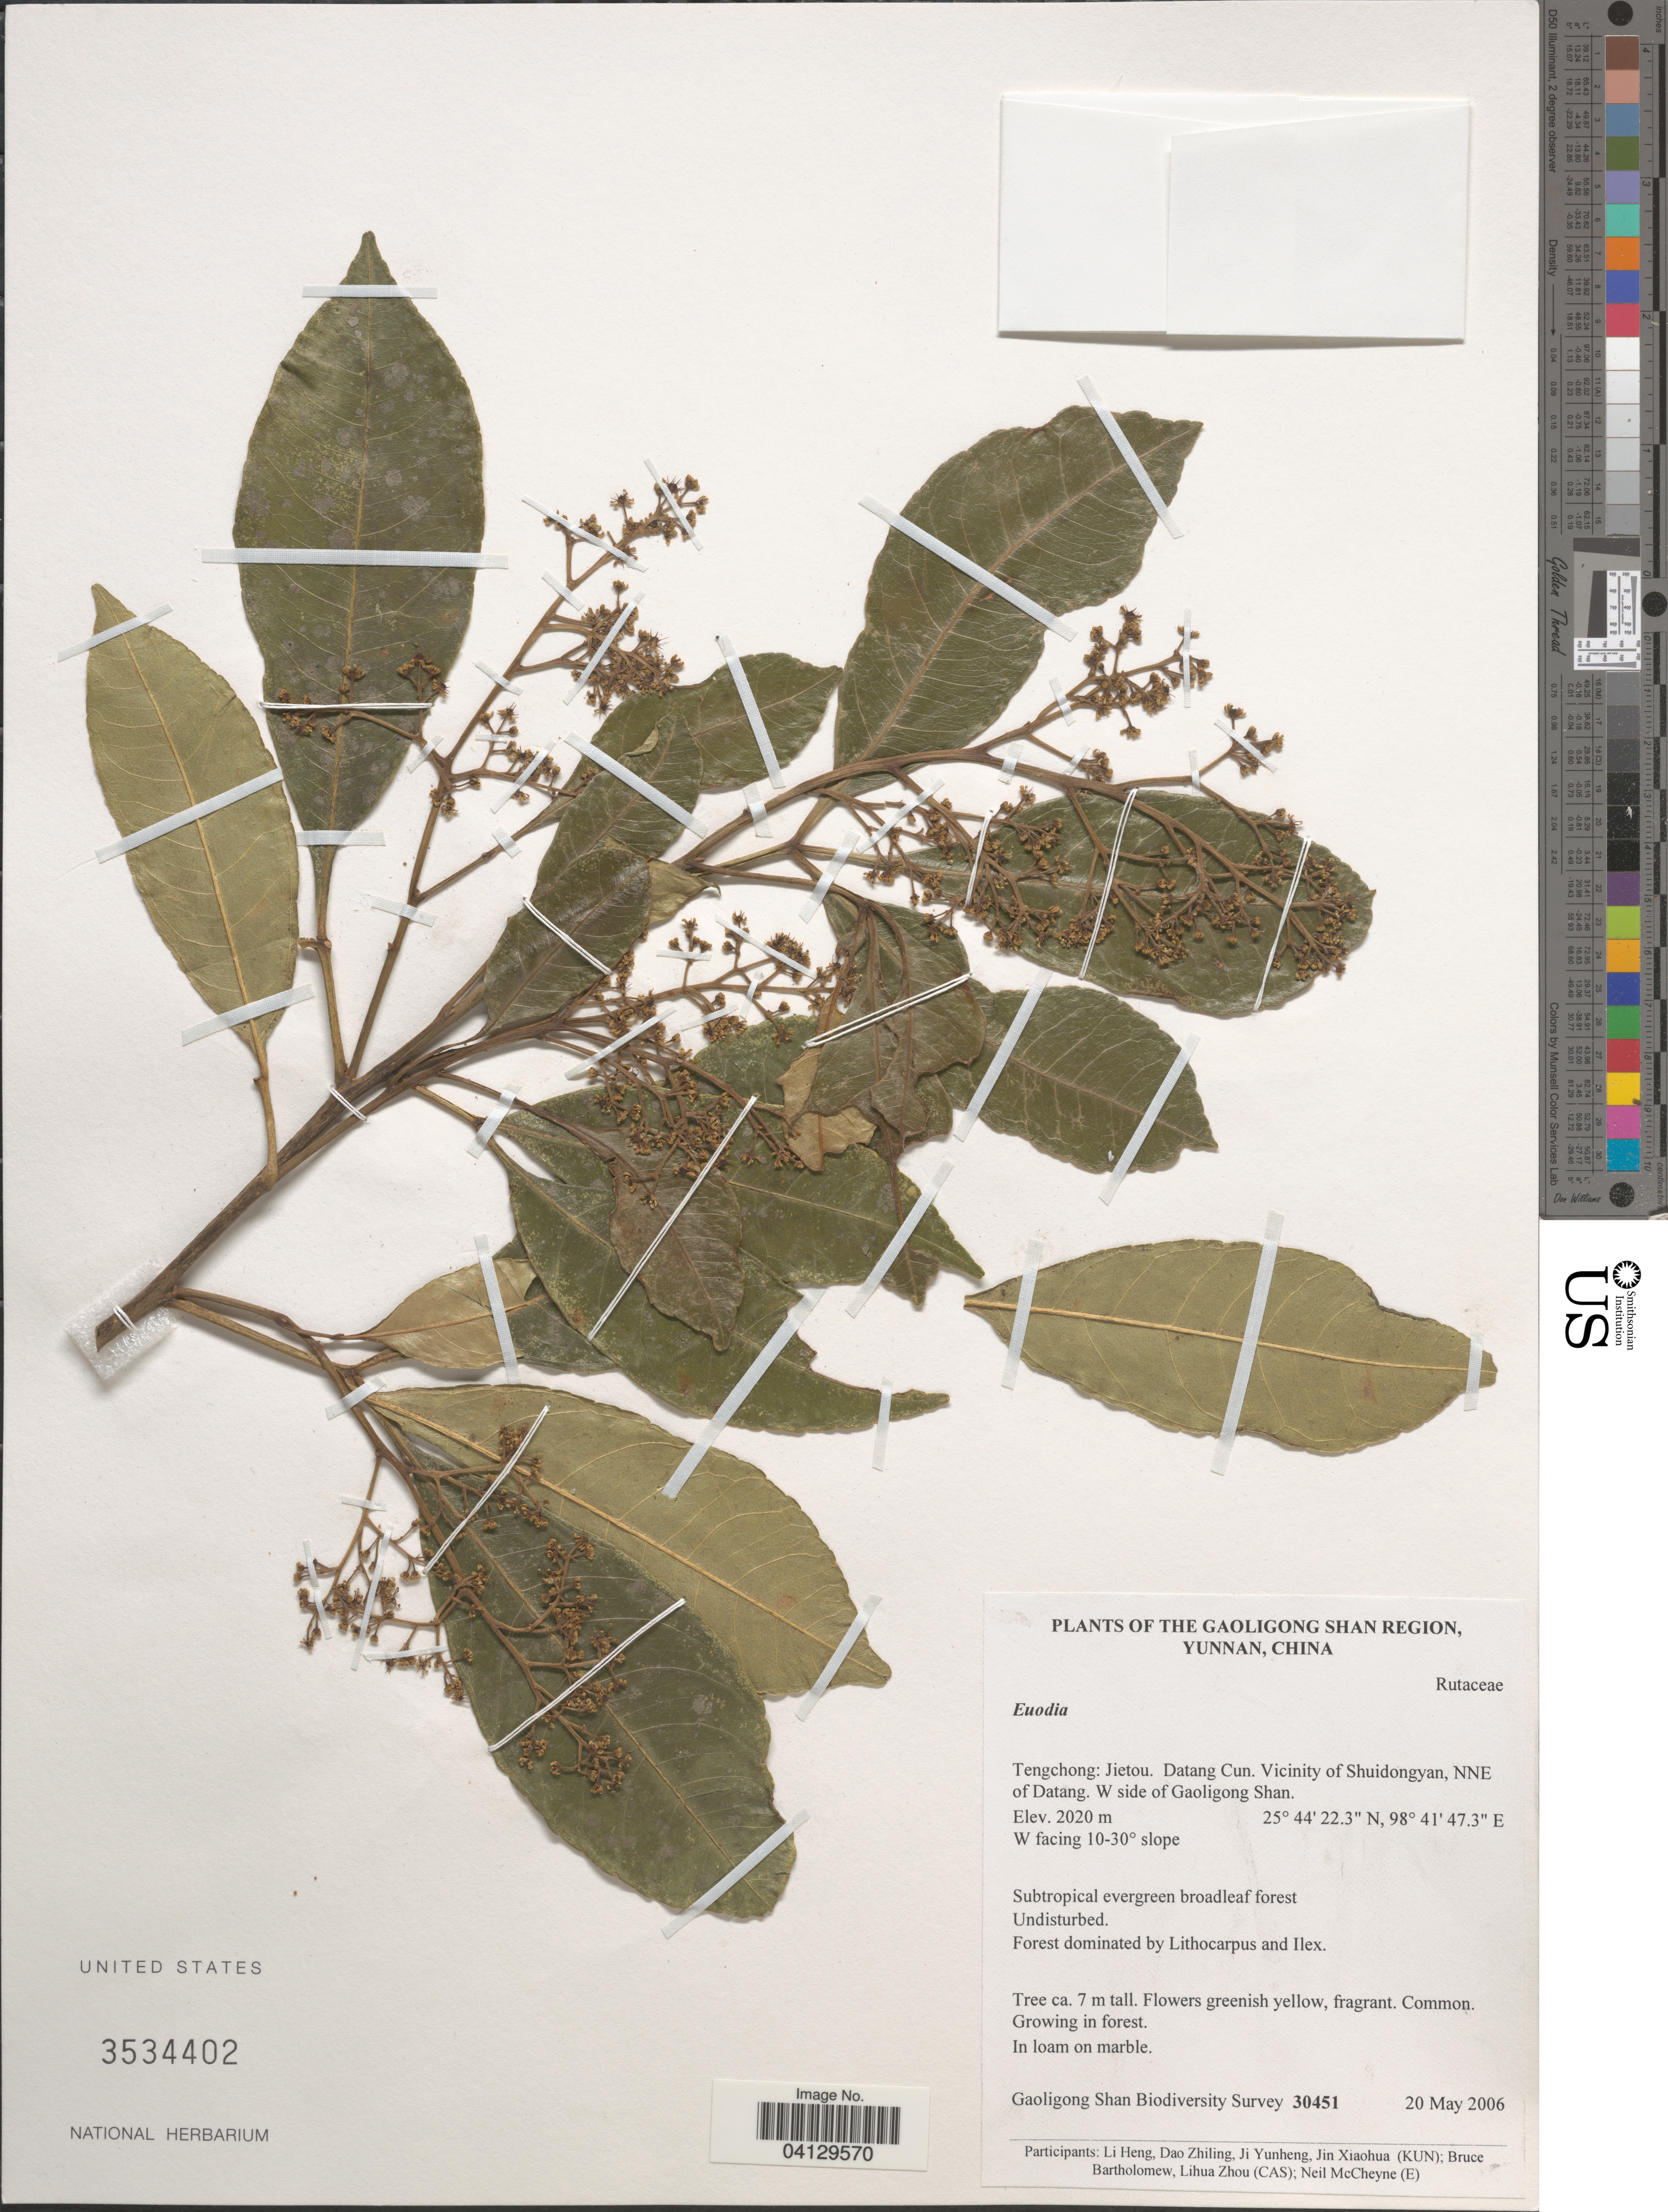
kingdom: Chromista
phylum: Ochrophyta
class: Bacillariophyceae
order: Eunotiales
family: Eunotiaceae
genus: Euodia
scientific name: Euodia sp.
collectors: L. Heng, D. Zhiling, J. Yunheng, J. Xiaohua & et al.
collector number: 30451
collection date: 2006-05-20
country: China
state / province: Yunnan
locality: The Gaoligong Shan Region. Tengchong: Jietou. Datang Cun. Vicinity of Shuidongyan. NNE of Datan. W side of Gaoligong Shan. W facing 10-30° slope.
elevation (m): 2020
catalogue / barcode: US 3534402